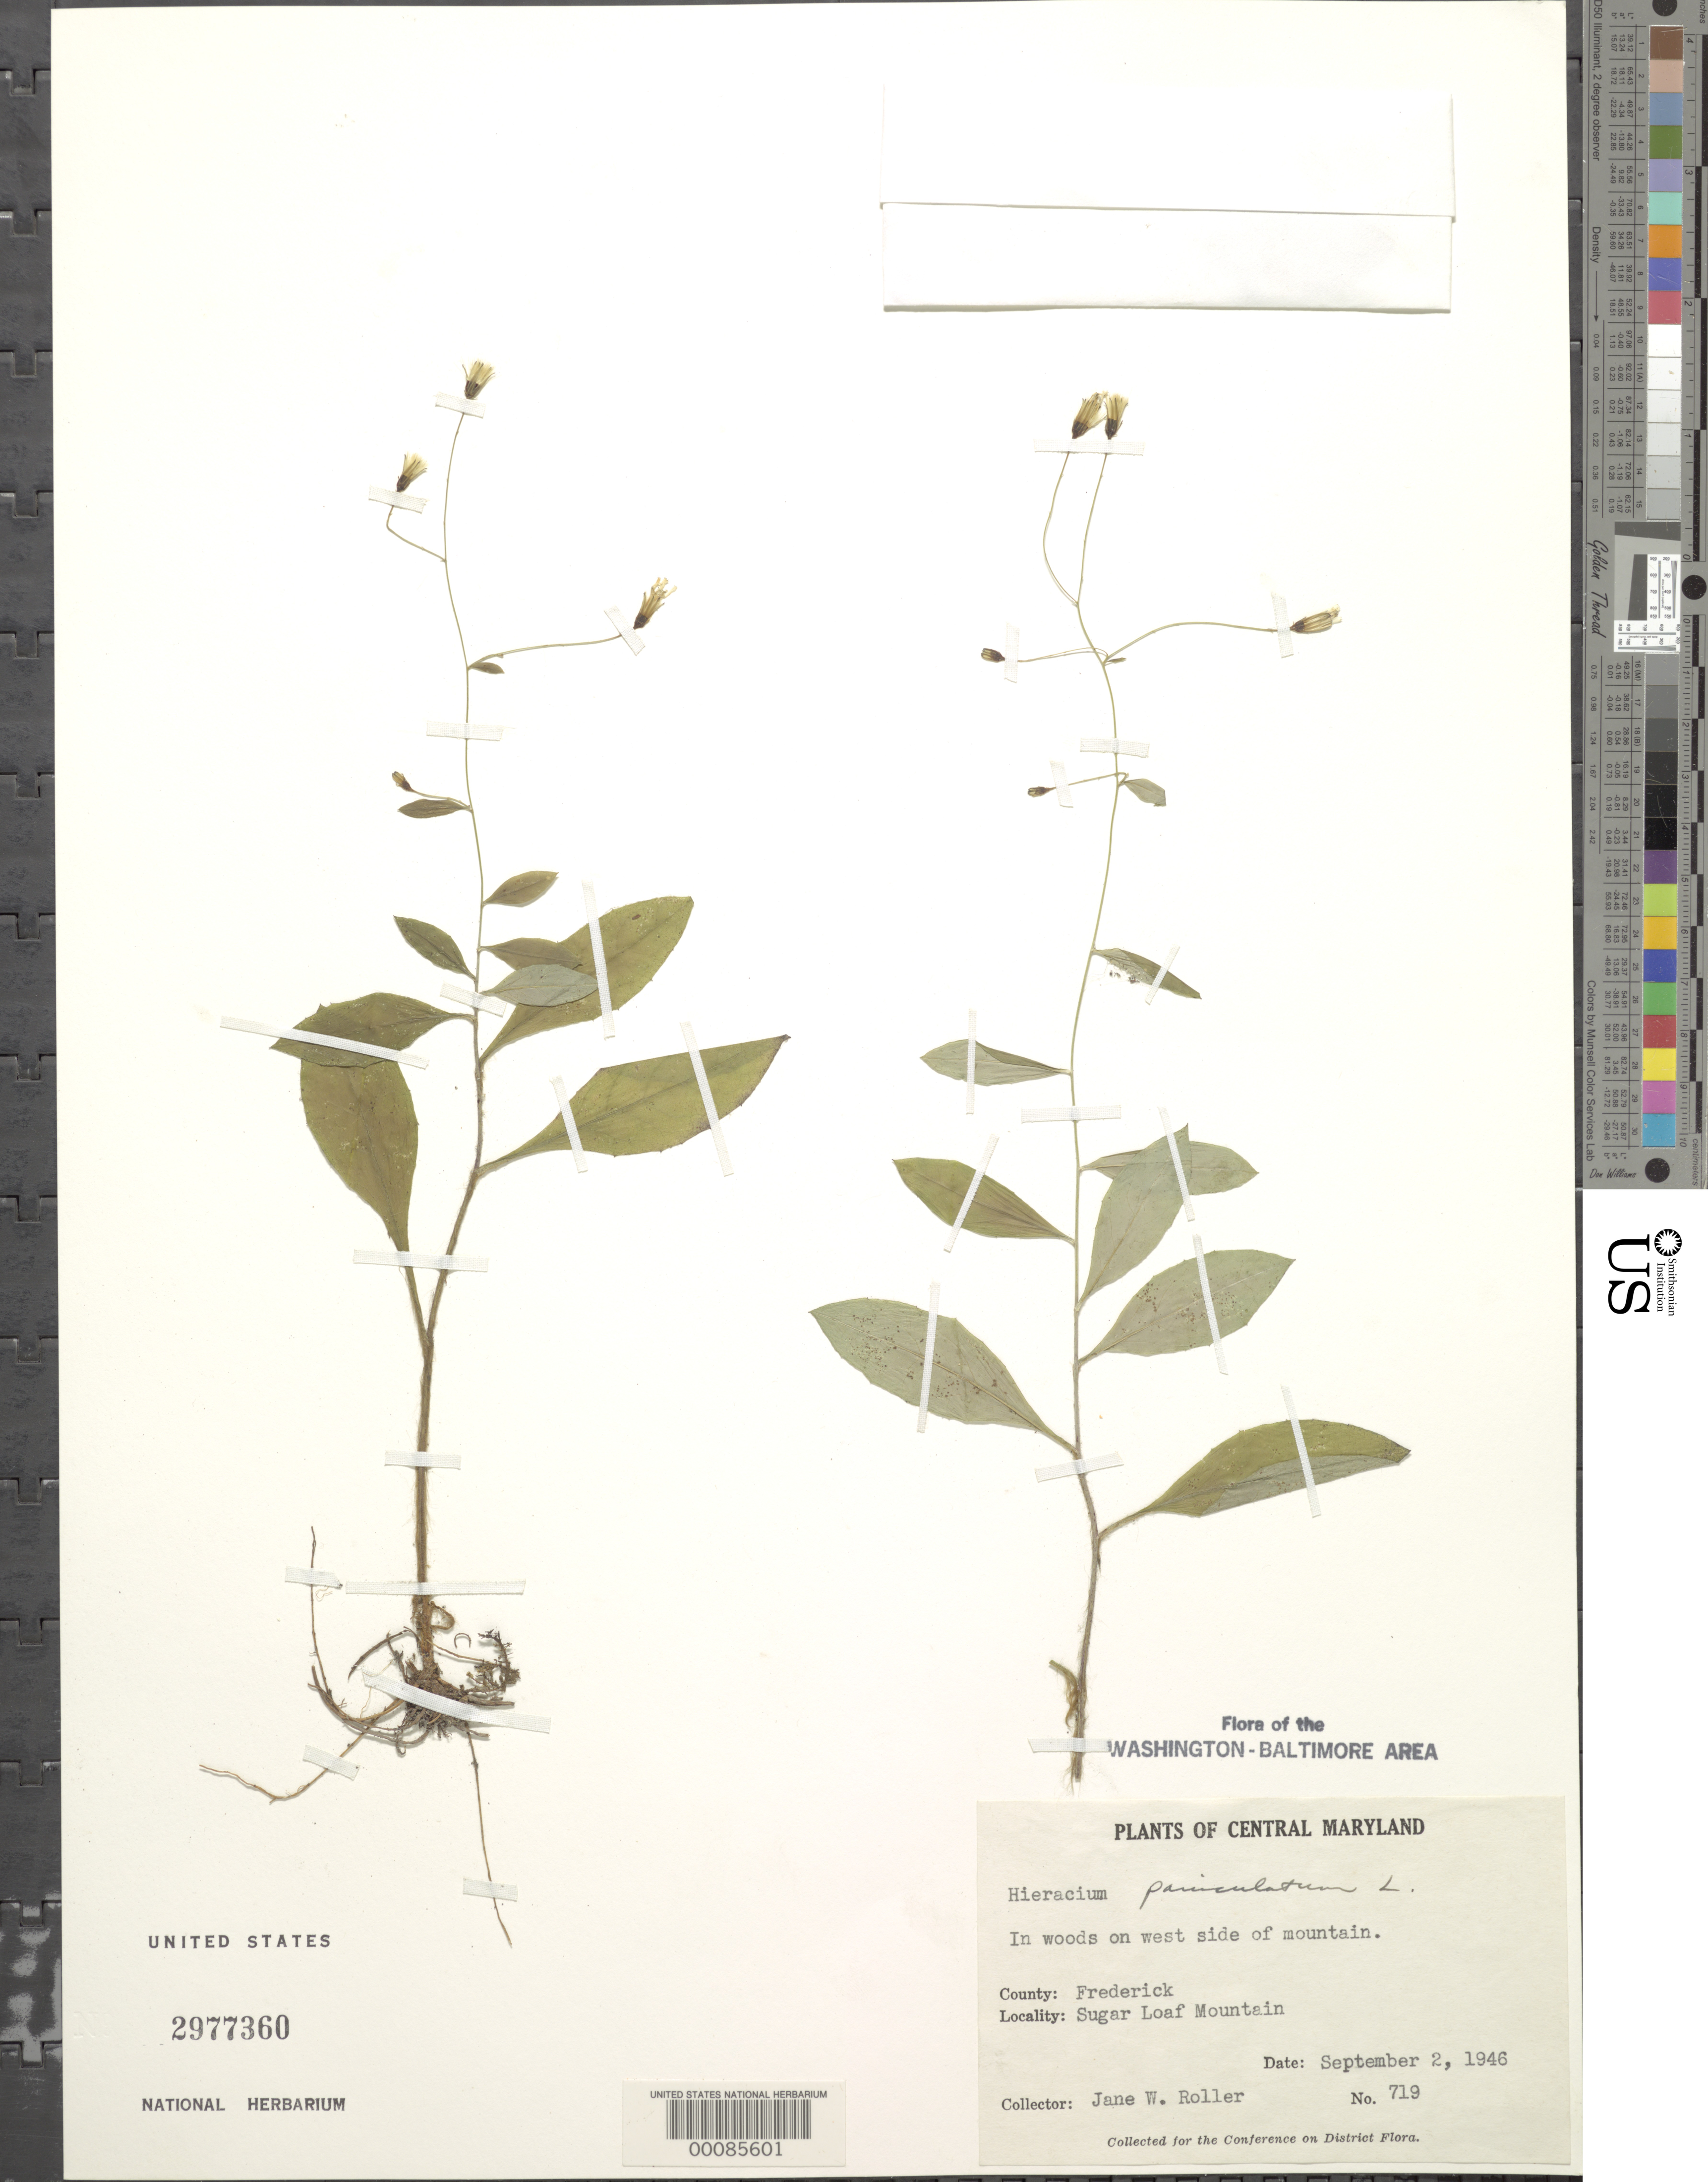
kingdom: Plantae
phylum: Tracheophyta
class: Magnoliopsida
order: Asterales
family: Asteraceae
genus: Hieracium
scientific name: Hieracium paniculatum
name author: L.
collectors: J. W. Roller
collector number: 719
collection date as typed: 02 Sep 1946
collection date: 1946-09-02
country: United States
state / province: Maryland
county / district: Frederick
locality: West side of Sugar Loaf Mountain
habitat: Woods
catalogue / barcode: US 2977360